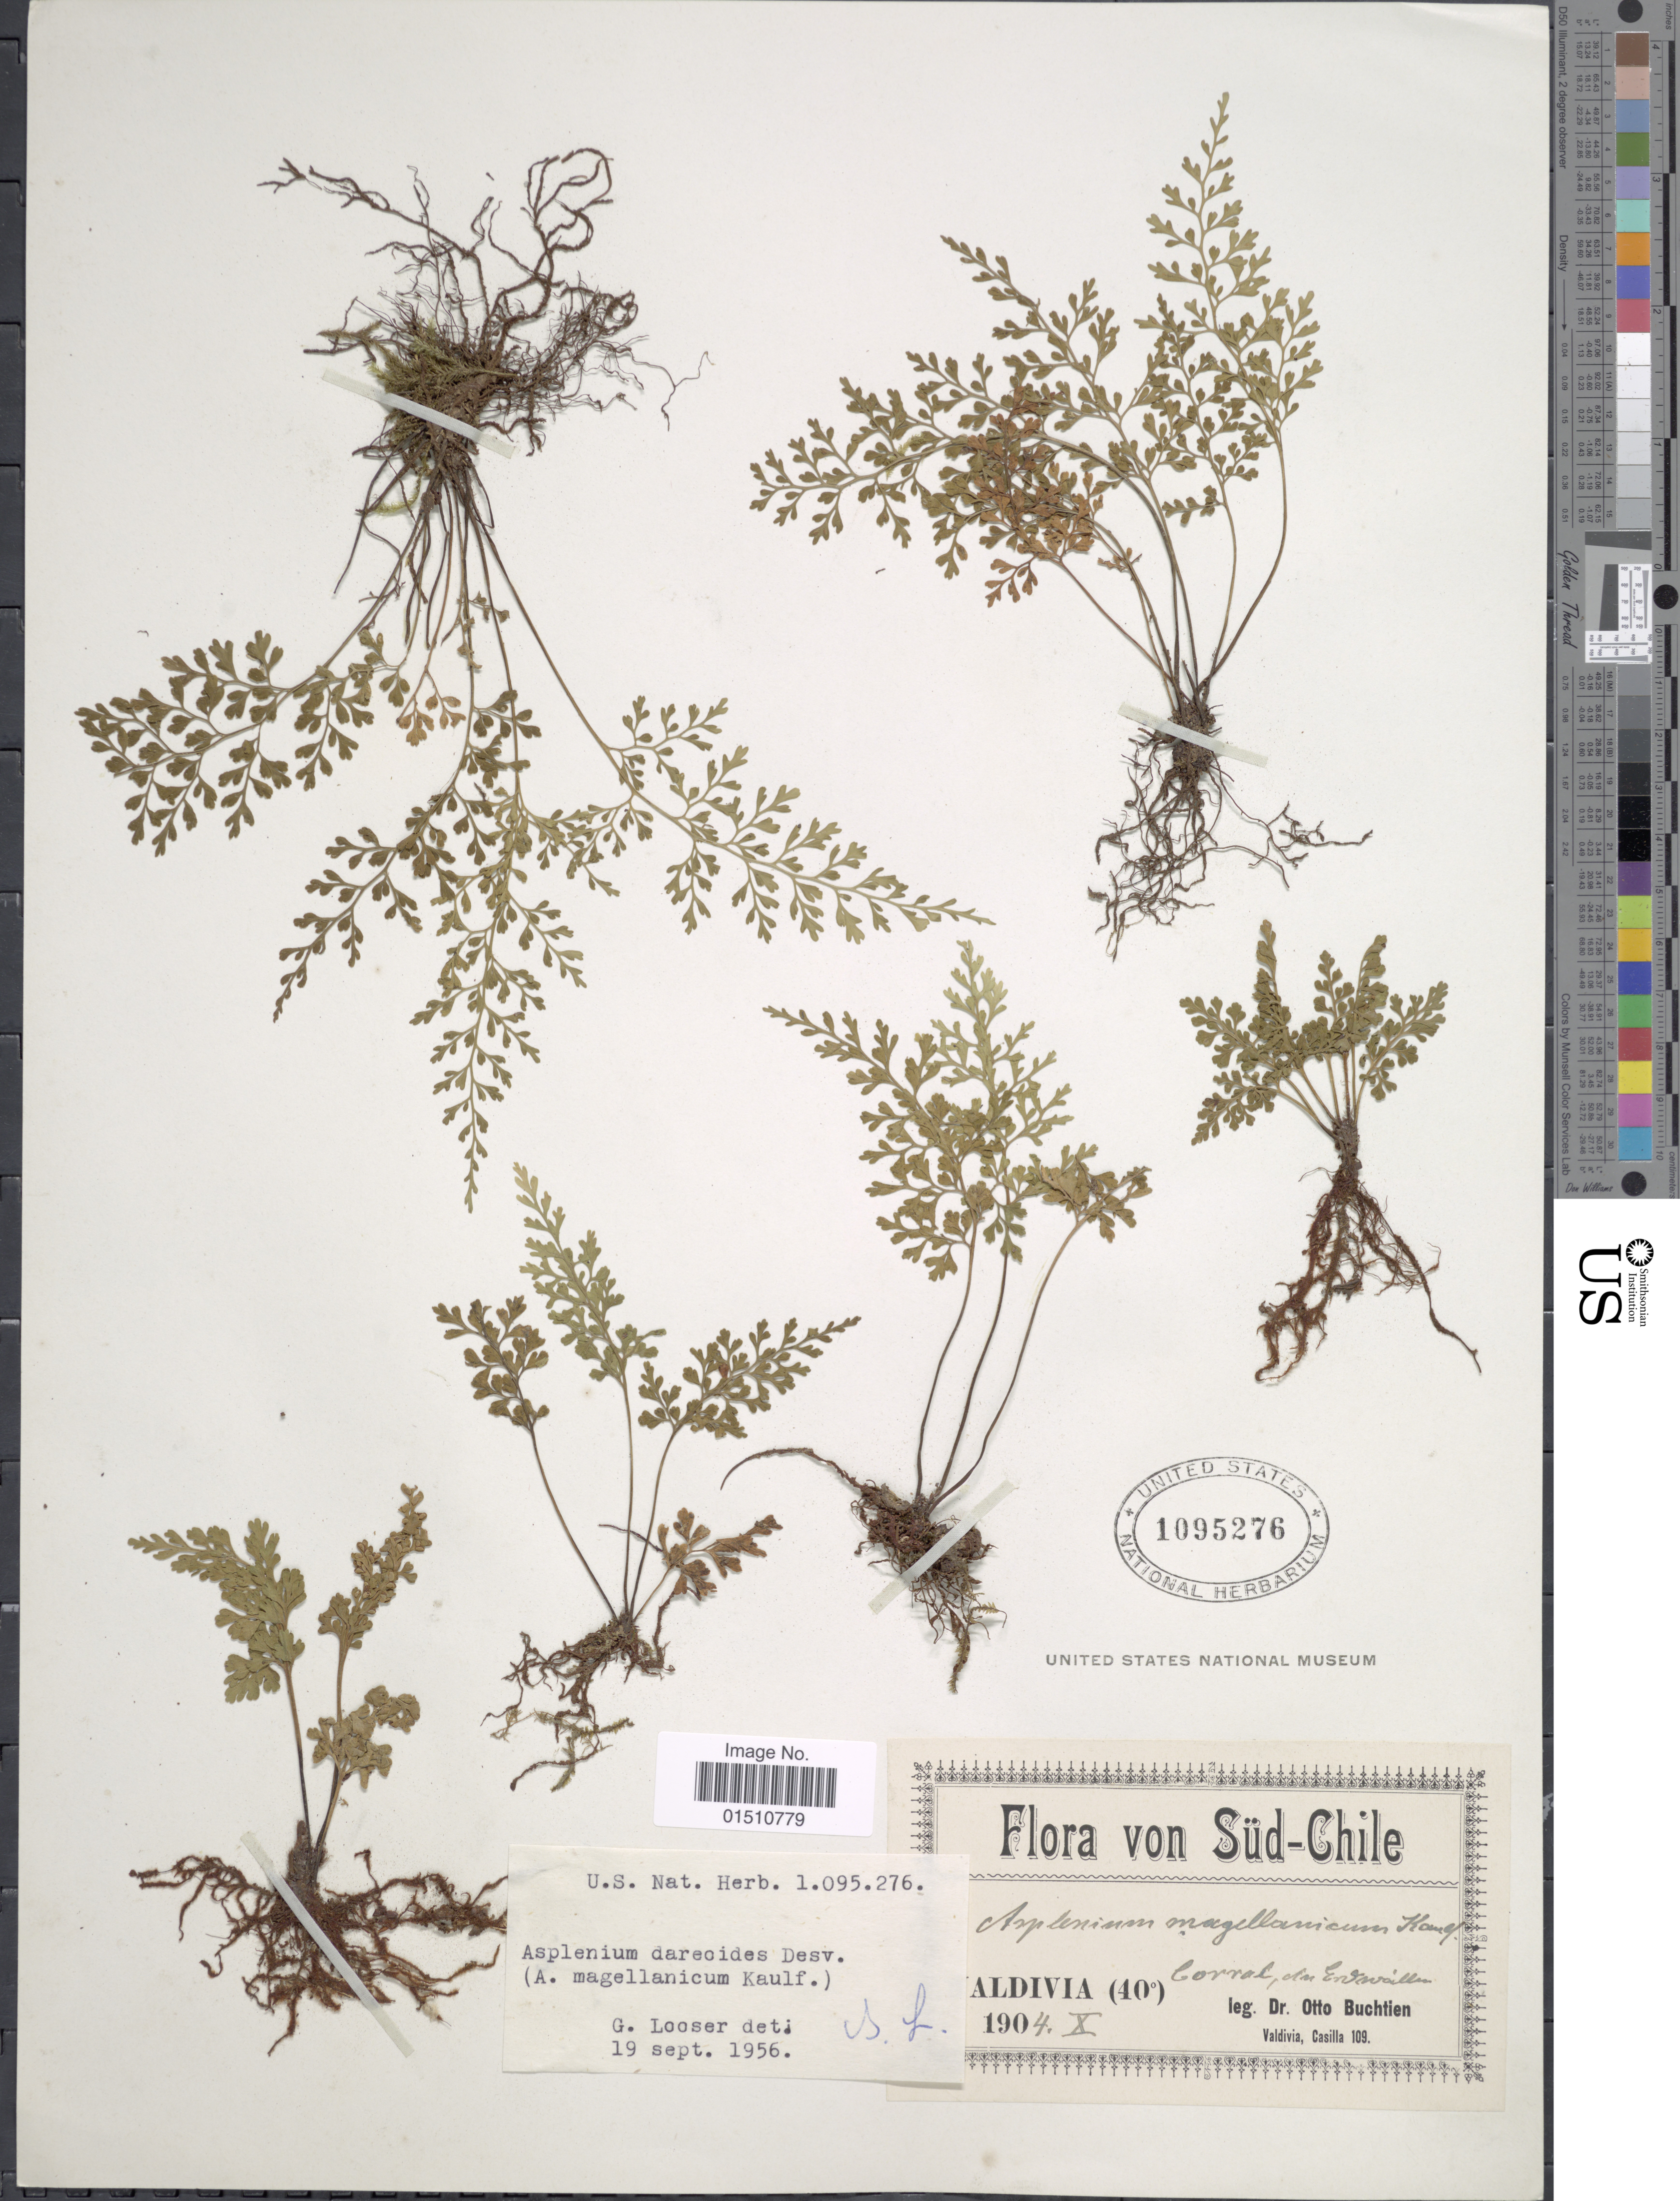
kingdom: Plantae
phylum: Tracheophyta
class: Polypodiopsida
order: Polypodiales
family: Aspleniaceae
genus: Asplenium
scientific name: Asplenium dareoides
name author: Desv.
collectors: O. Buchtien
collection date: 1904-10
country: Chile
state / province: Los Ríos (XIV)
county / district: Valdivia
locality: Sud-Chile, Corral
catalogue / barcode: US 1095276